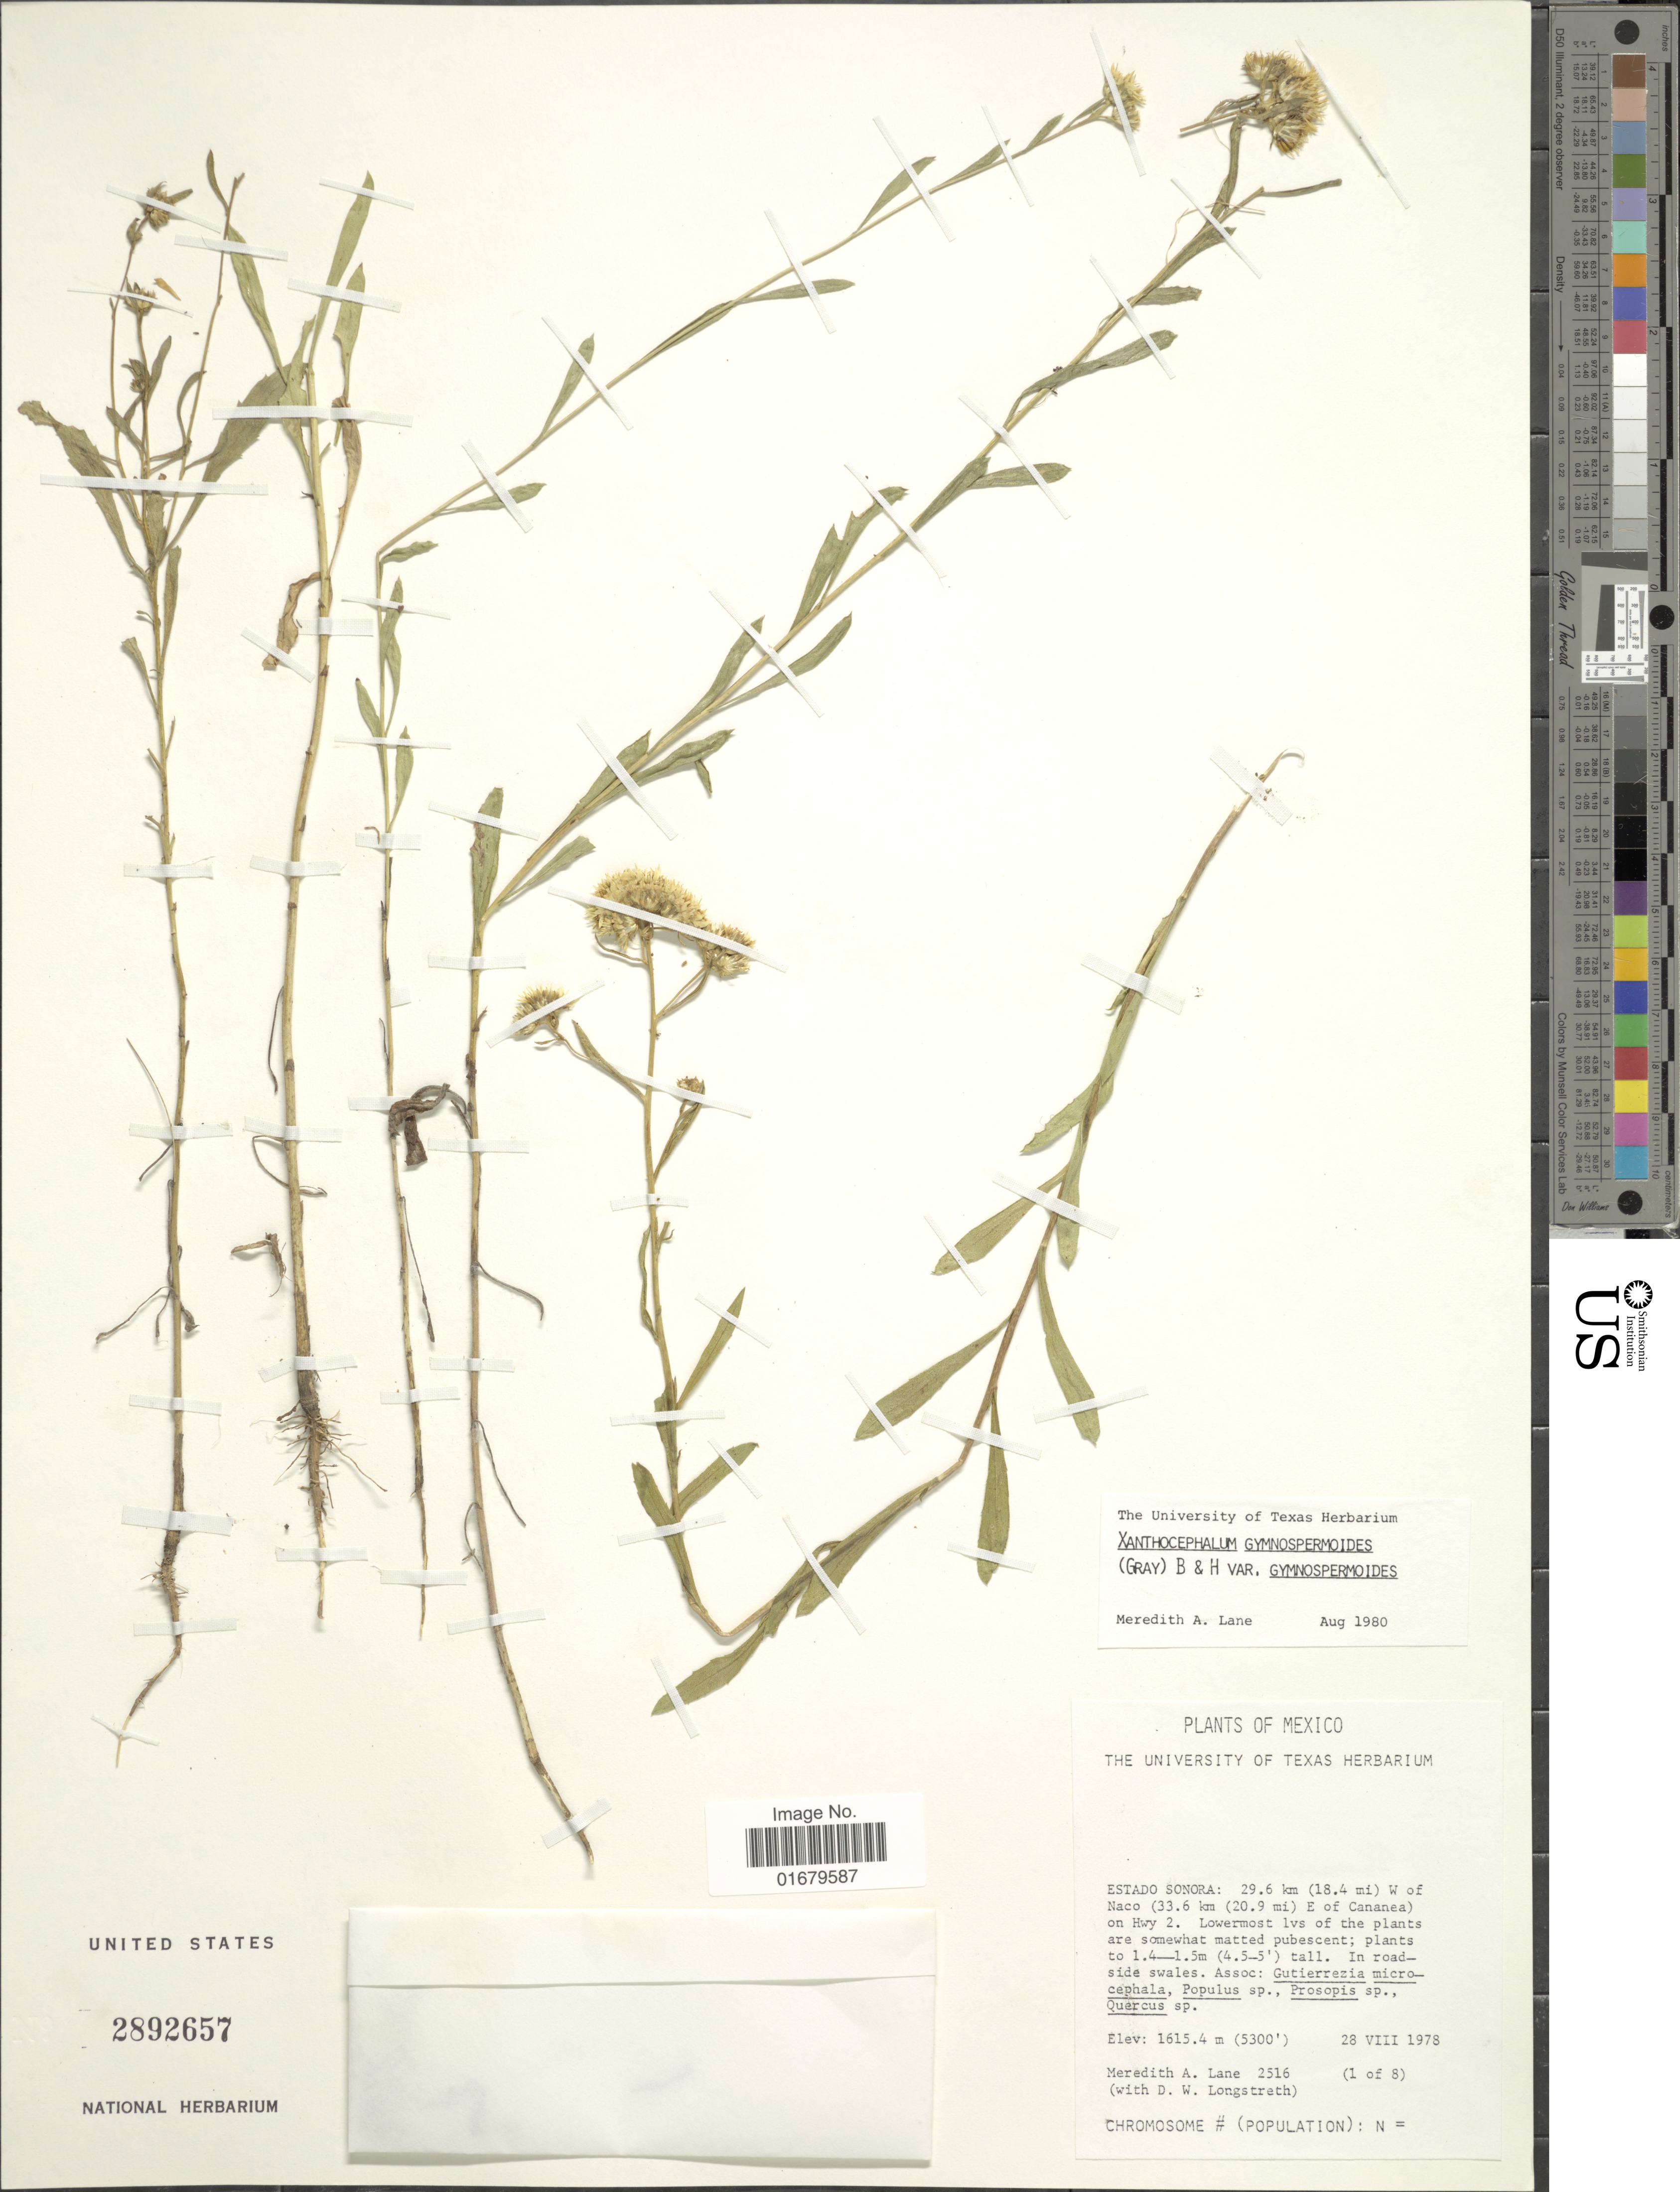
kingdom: Plantae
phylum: Tracheophyta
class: Magnoliopsida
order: Asterales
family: Asteraceae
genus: Xanthocephalum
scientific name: Xanthocephalum gymnospermoides var. gymnospermoides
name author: (A. Gray) Benth. & Hook. f.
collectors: M. A. Lane & Longstreth, D. W.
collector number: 2516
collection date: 1978-08-28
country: Mexico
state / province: Sonora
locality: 29.6 km (18.4 mi) W of Naco (33.6 km (20.9 mi) E of Cananea) on Hwy 2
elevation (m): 1615.4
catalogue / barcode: US 2892657